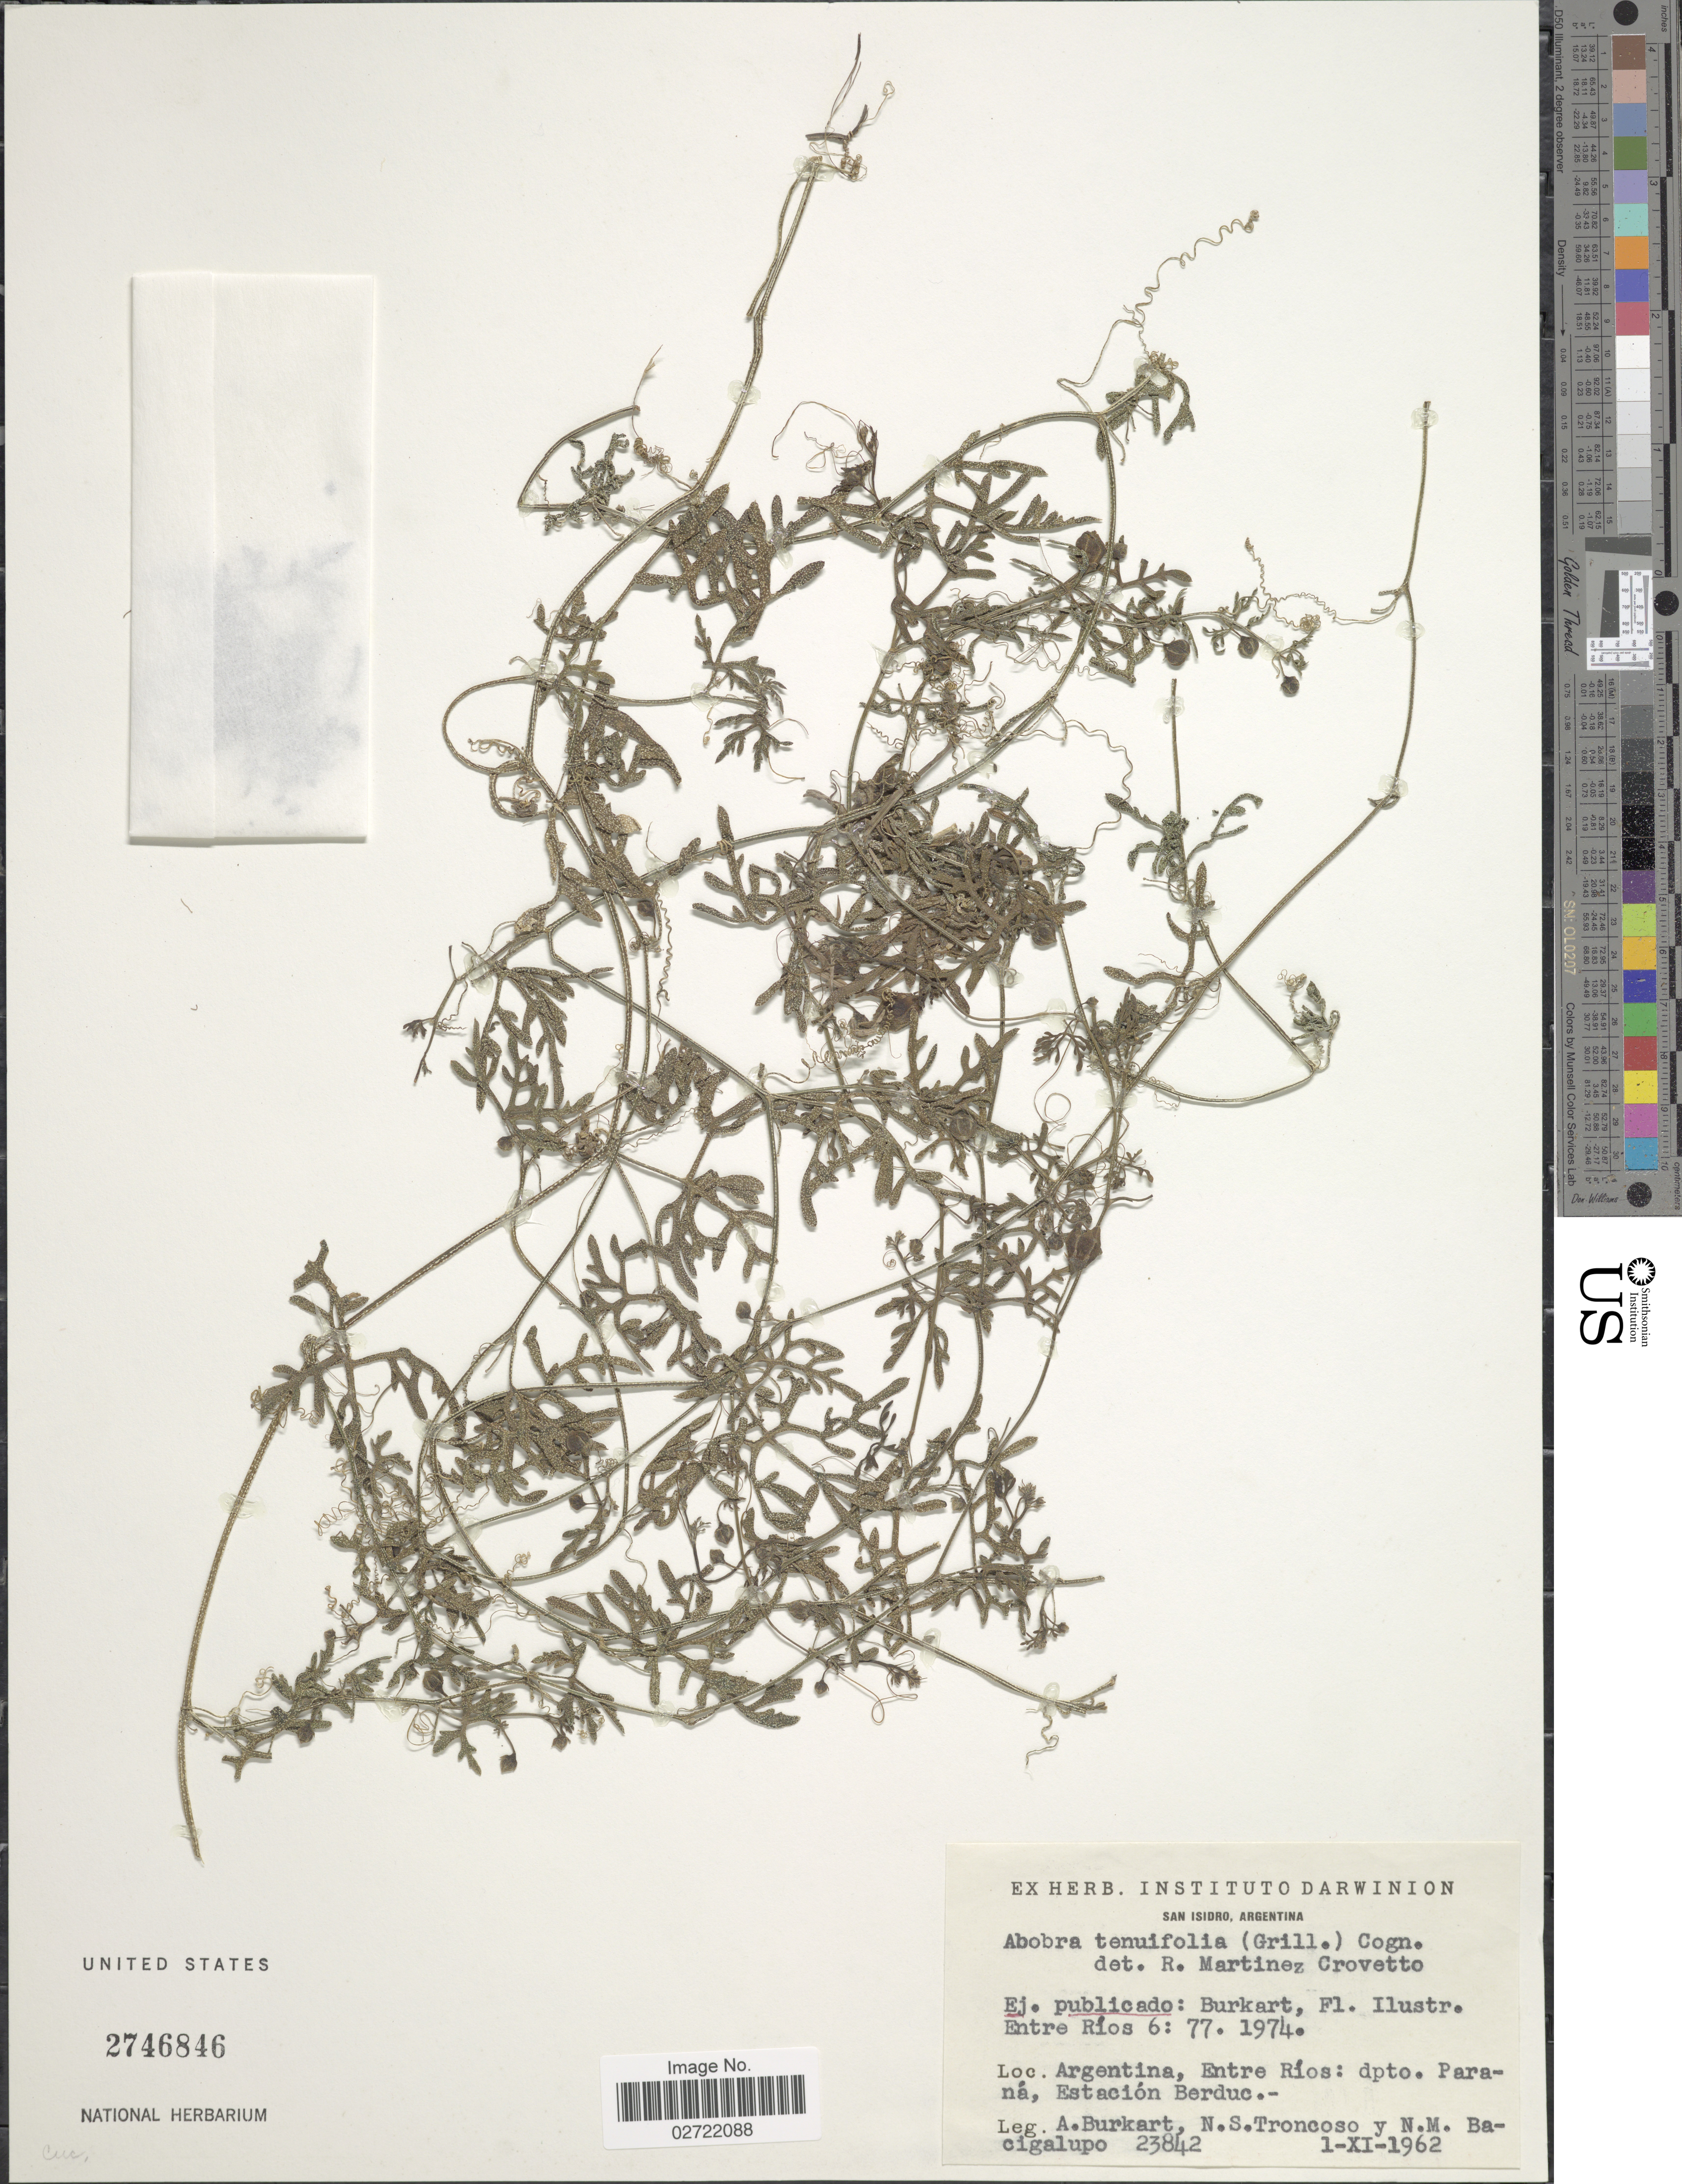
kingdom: Plantae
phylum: Tracheophyta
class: Magnoliopsida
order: Cucurbitales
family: Cucurbitaceae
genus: Abobra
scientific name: Abobra tenuifolia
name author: (Gillies) Cogn.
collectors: A. E. Burkart, N. Troncoso, S. Crespo & N. M. Bacigalupo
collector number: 23842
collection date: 1962-11-01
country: Argentina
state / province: Entre Rios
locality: Dpto. Paraná, Estación Berduc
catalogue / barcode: US 2746846